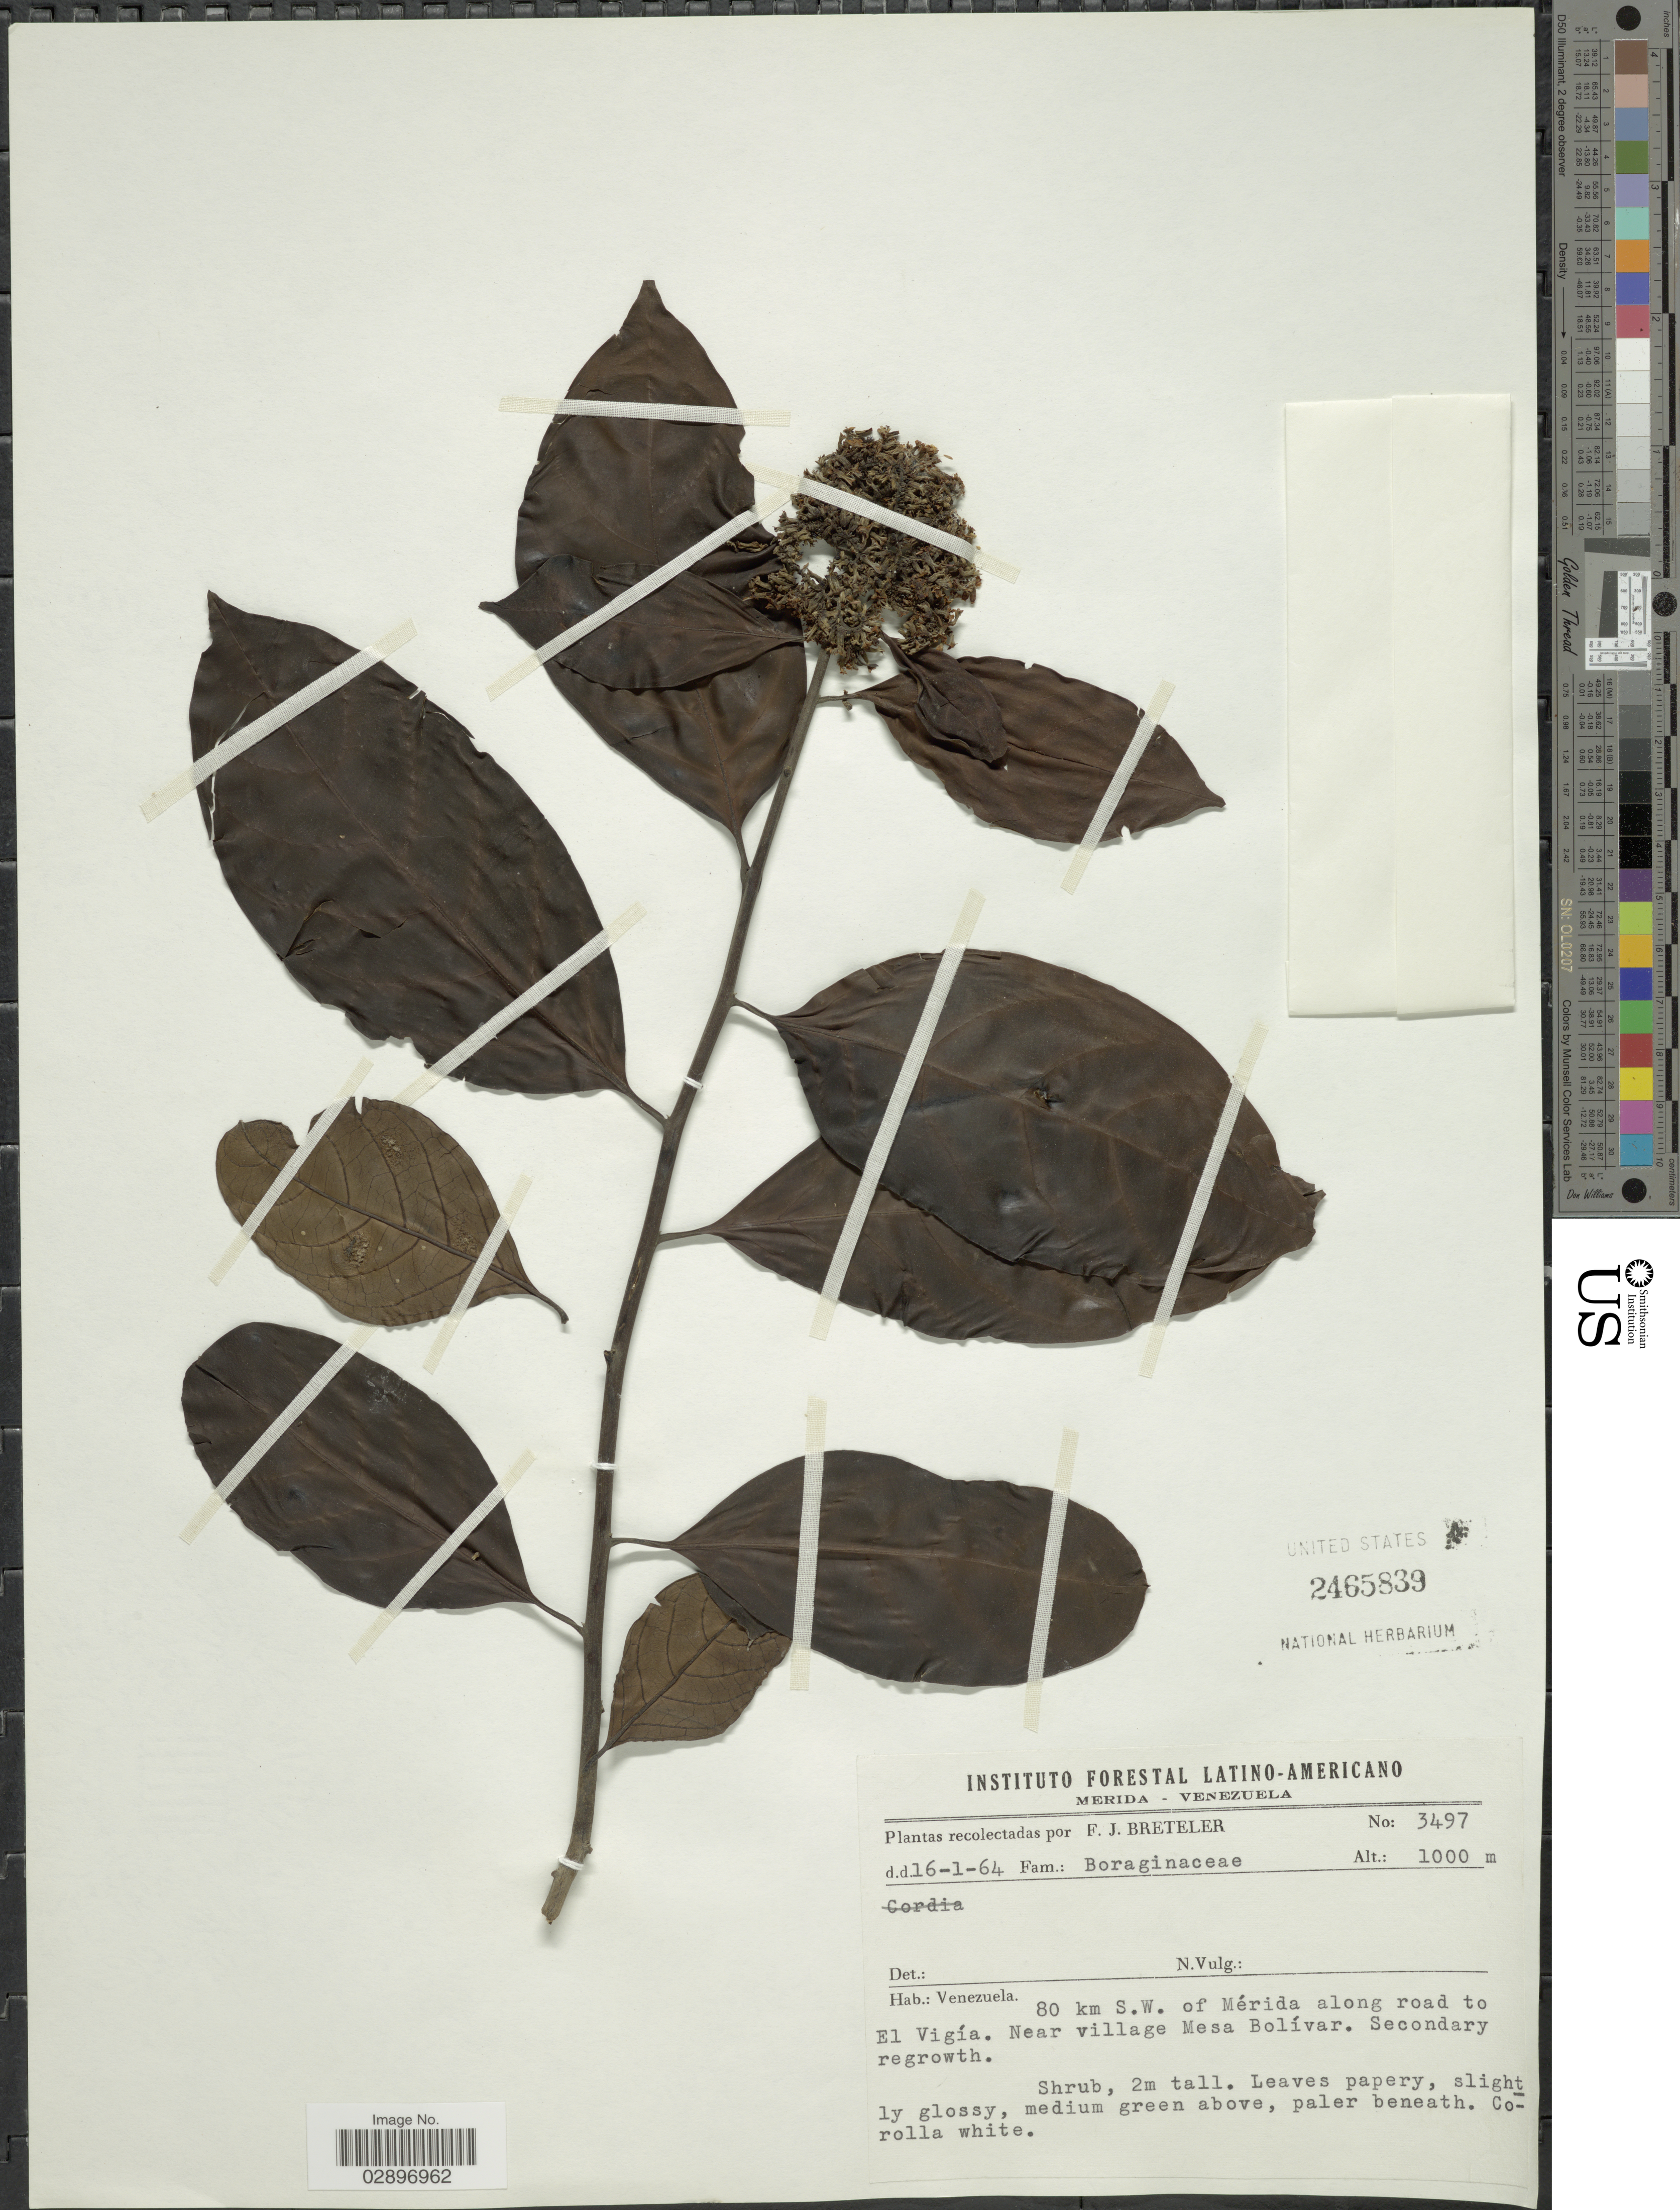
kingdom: Plantae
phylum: Tracheophyta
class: Magnoliopsida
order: Boraginales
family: Heliotropiaceae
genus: Tournefortia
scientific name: Tournefortia bicolor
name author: Sw.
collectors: F. J. Breteler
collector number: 3497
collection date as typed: Transcribed d/m/y: 16/1/64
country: Venezuela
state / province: Mérida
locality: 80 km S.W. of Mérida along road to El Vigía. Near village Mesa Bolívar.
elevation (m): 1000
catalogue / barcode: US 2465839